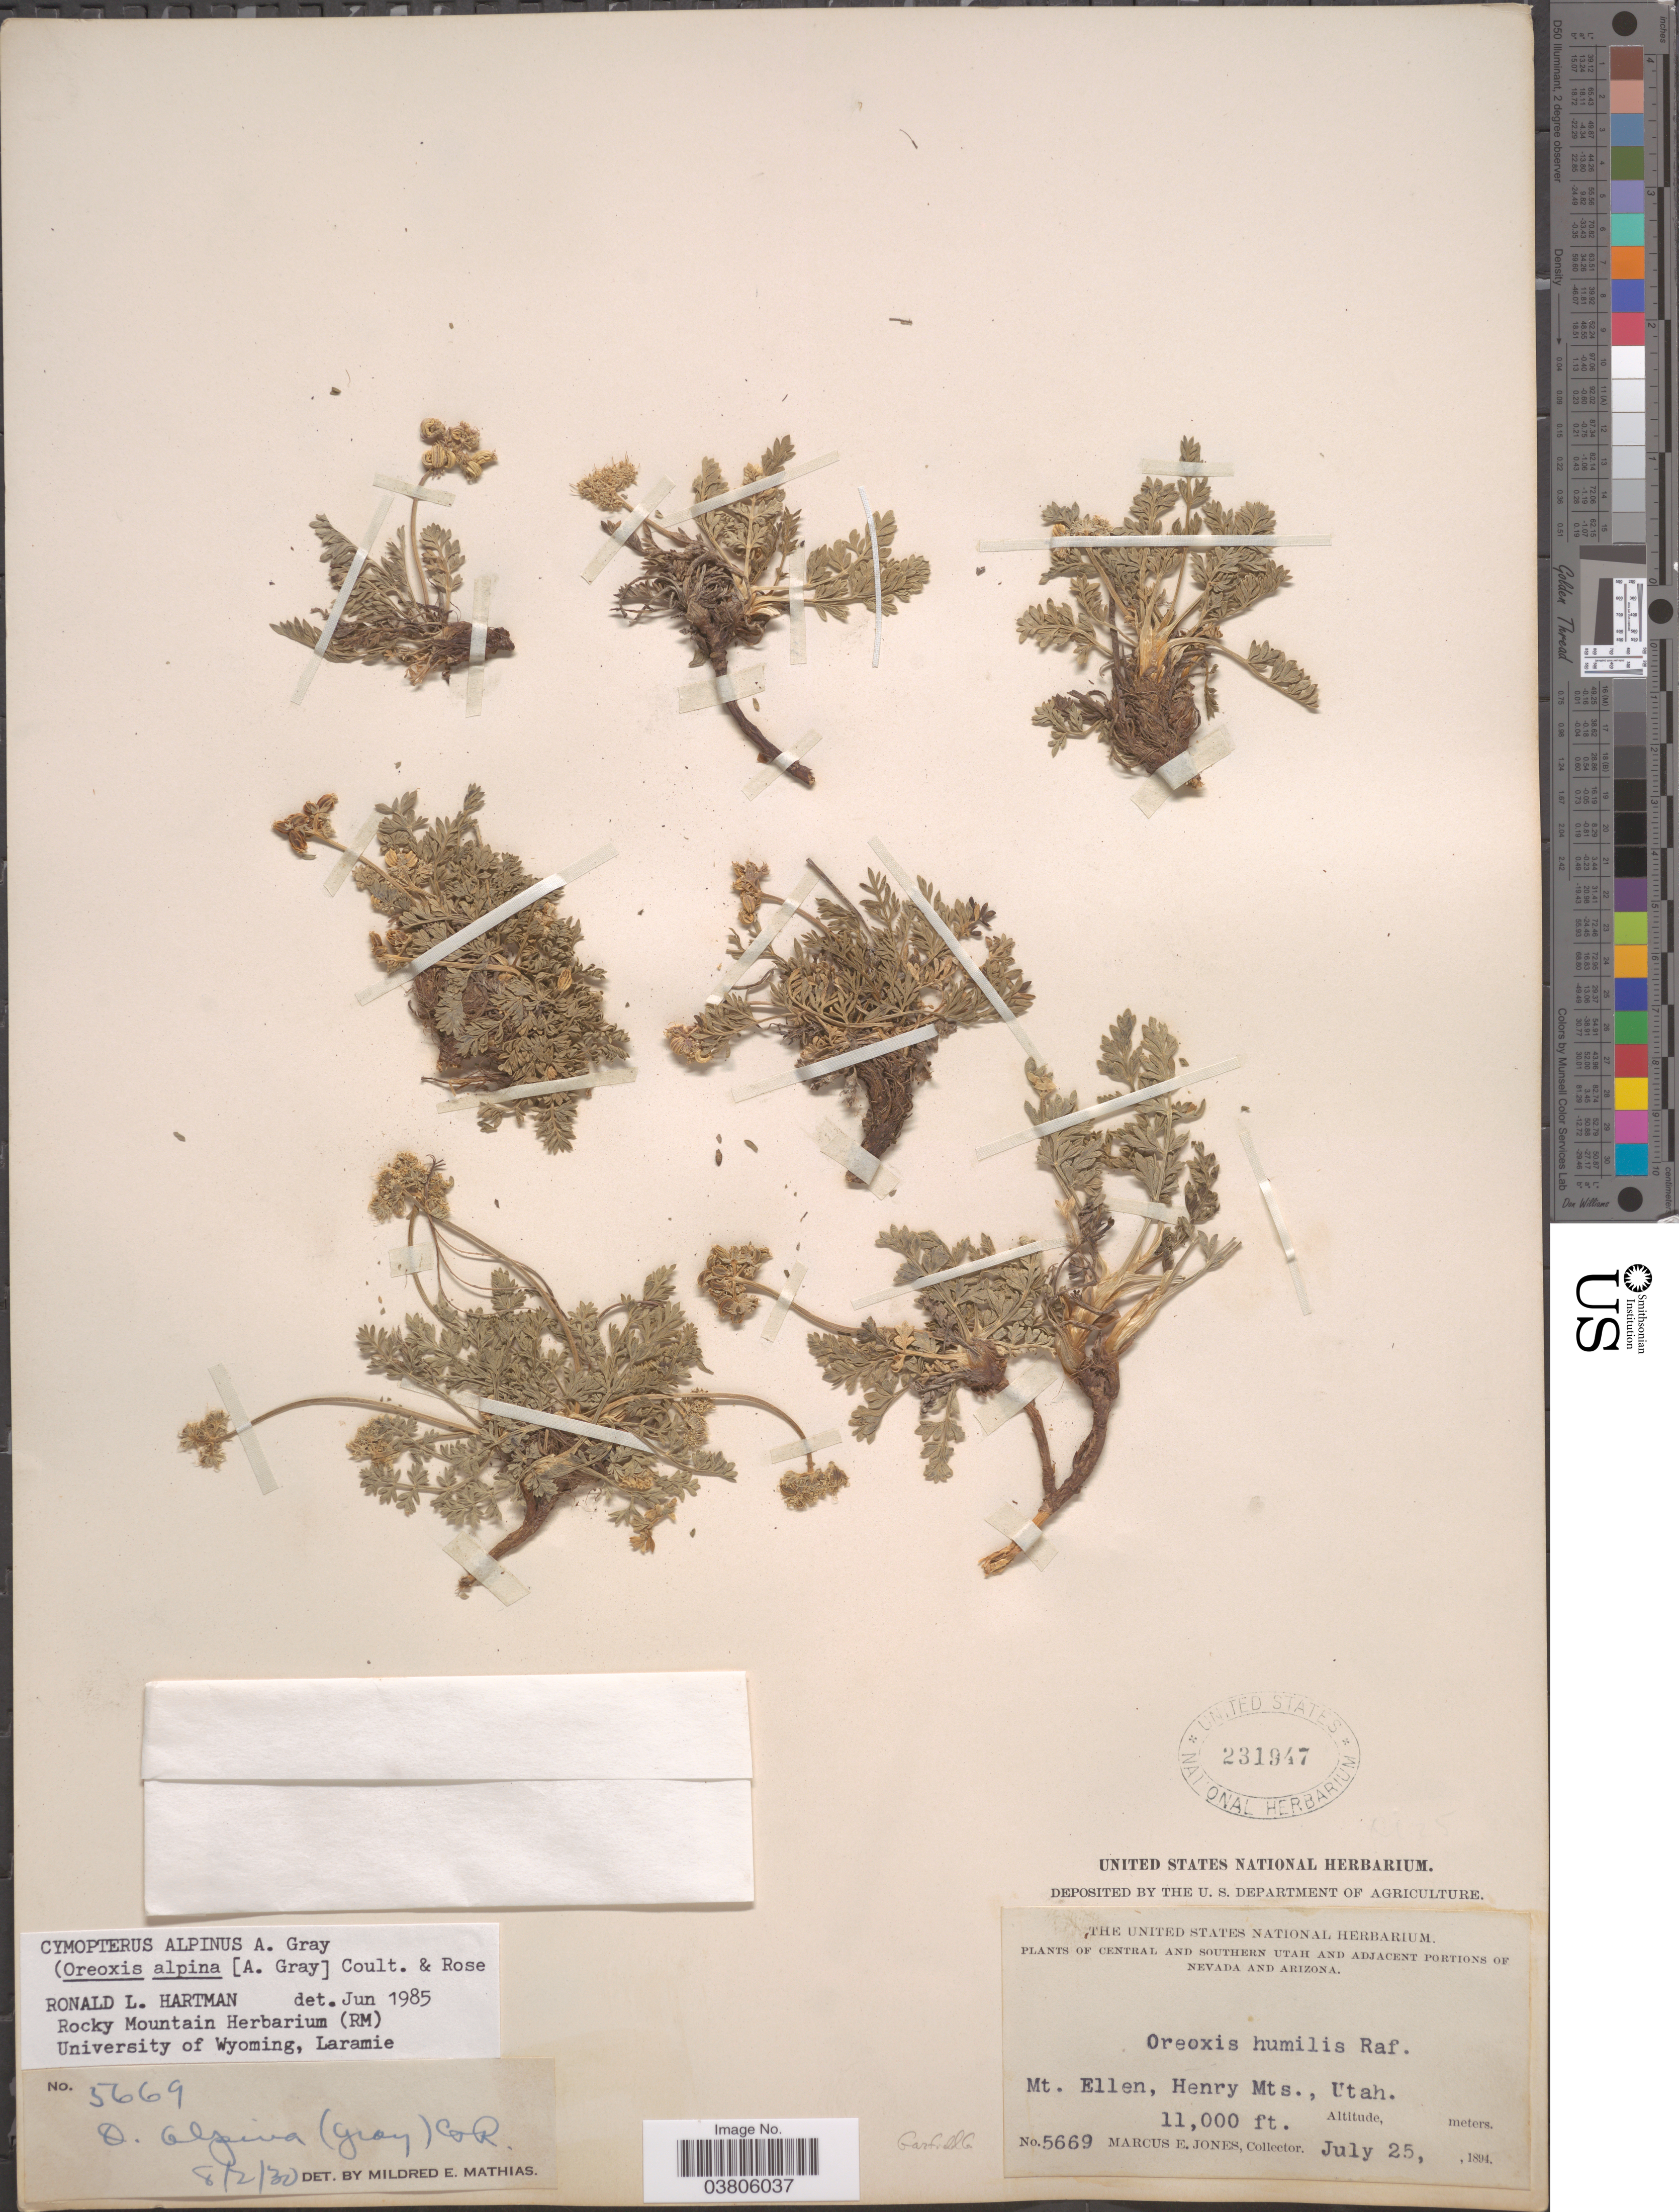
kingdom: Plantae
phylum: Tracheophyta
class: Magnoliopsida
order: Apiales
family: Apiaceae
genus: Cymopterus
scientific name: Cymopterus alpinus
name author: A. Gray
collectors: M. E. Jones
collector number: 5669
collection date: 1894-07-25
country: United States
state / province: Utah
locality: Central and Southern Utah. Mt. Ellen, Henry Mts. Garfield Co.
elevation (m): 3353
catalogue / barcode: US 231947